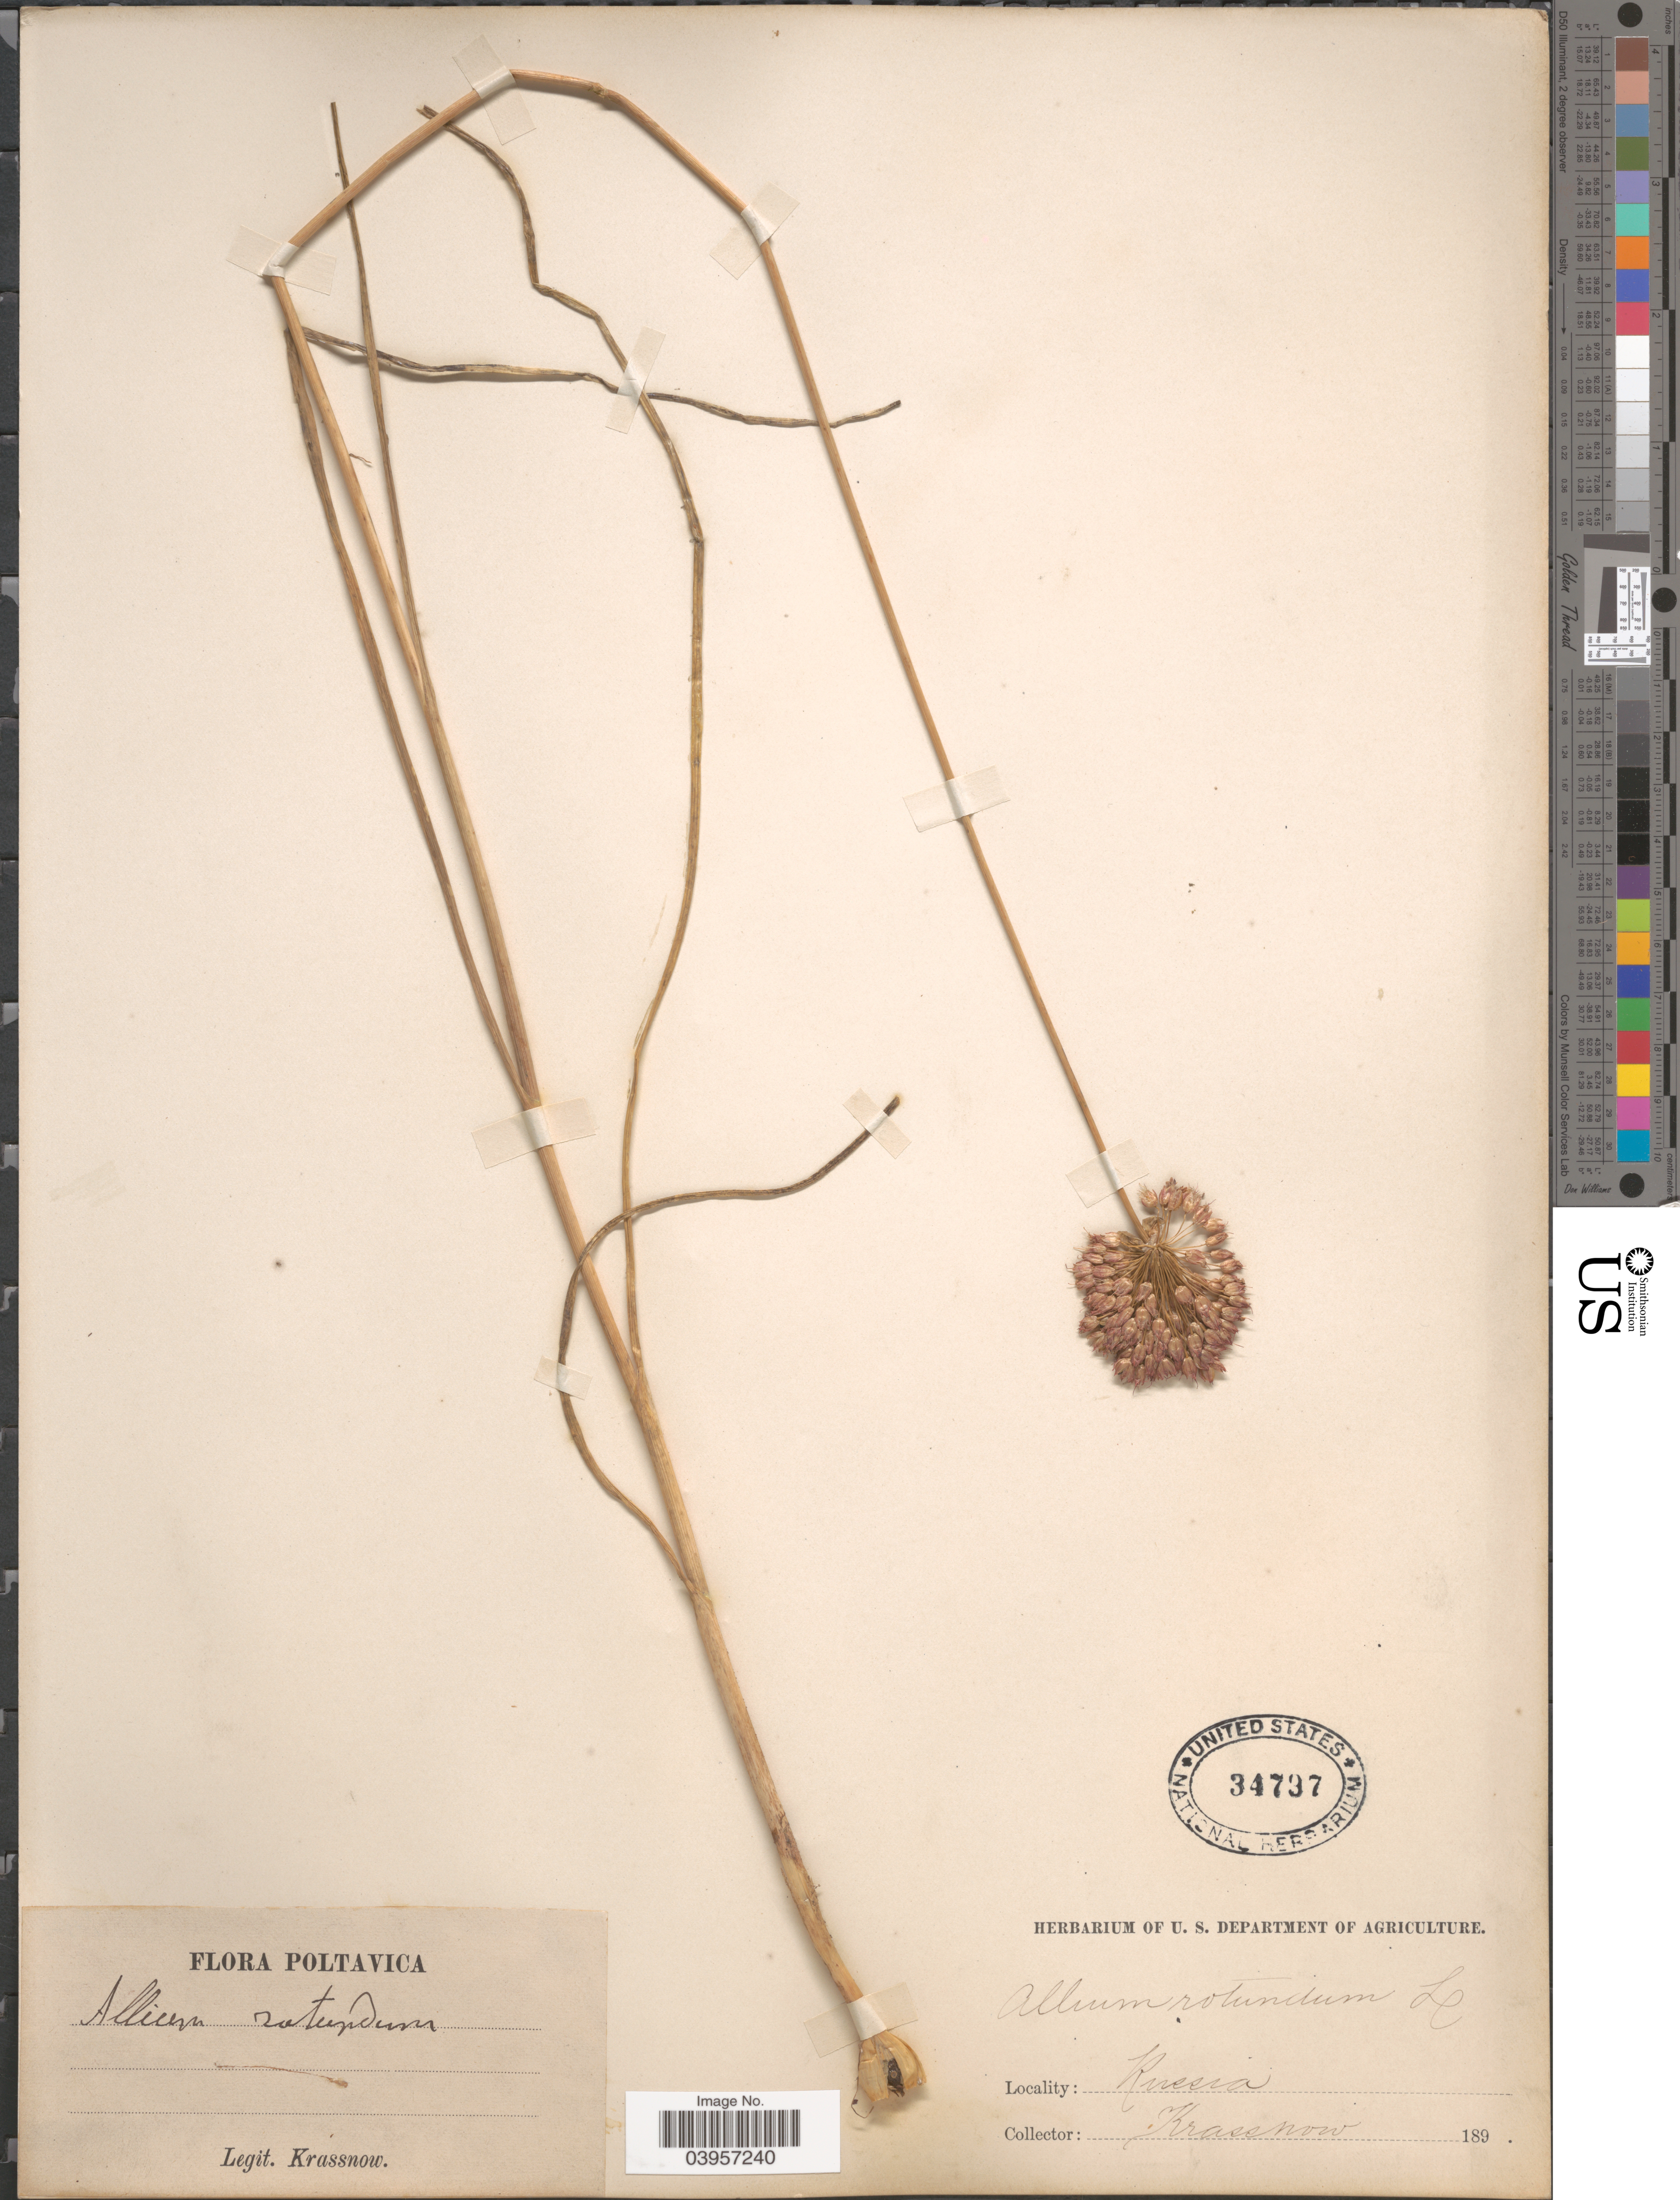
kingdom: Plantae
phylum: Tracheophyta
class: Liliopsida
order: Asparagales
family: Amaryllidaceae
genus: Allium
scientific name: Allium rotundum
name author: L.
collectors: -. Krassnow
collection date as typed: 189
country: Ukraine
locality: Russia. Poltavica.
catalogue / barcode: US 34797